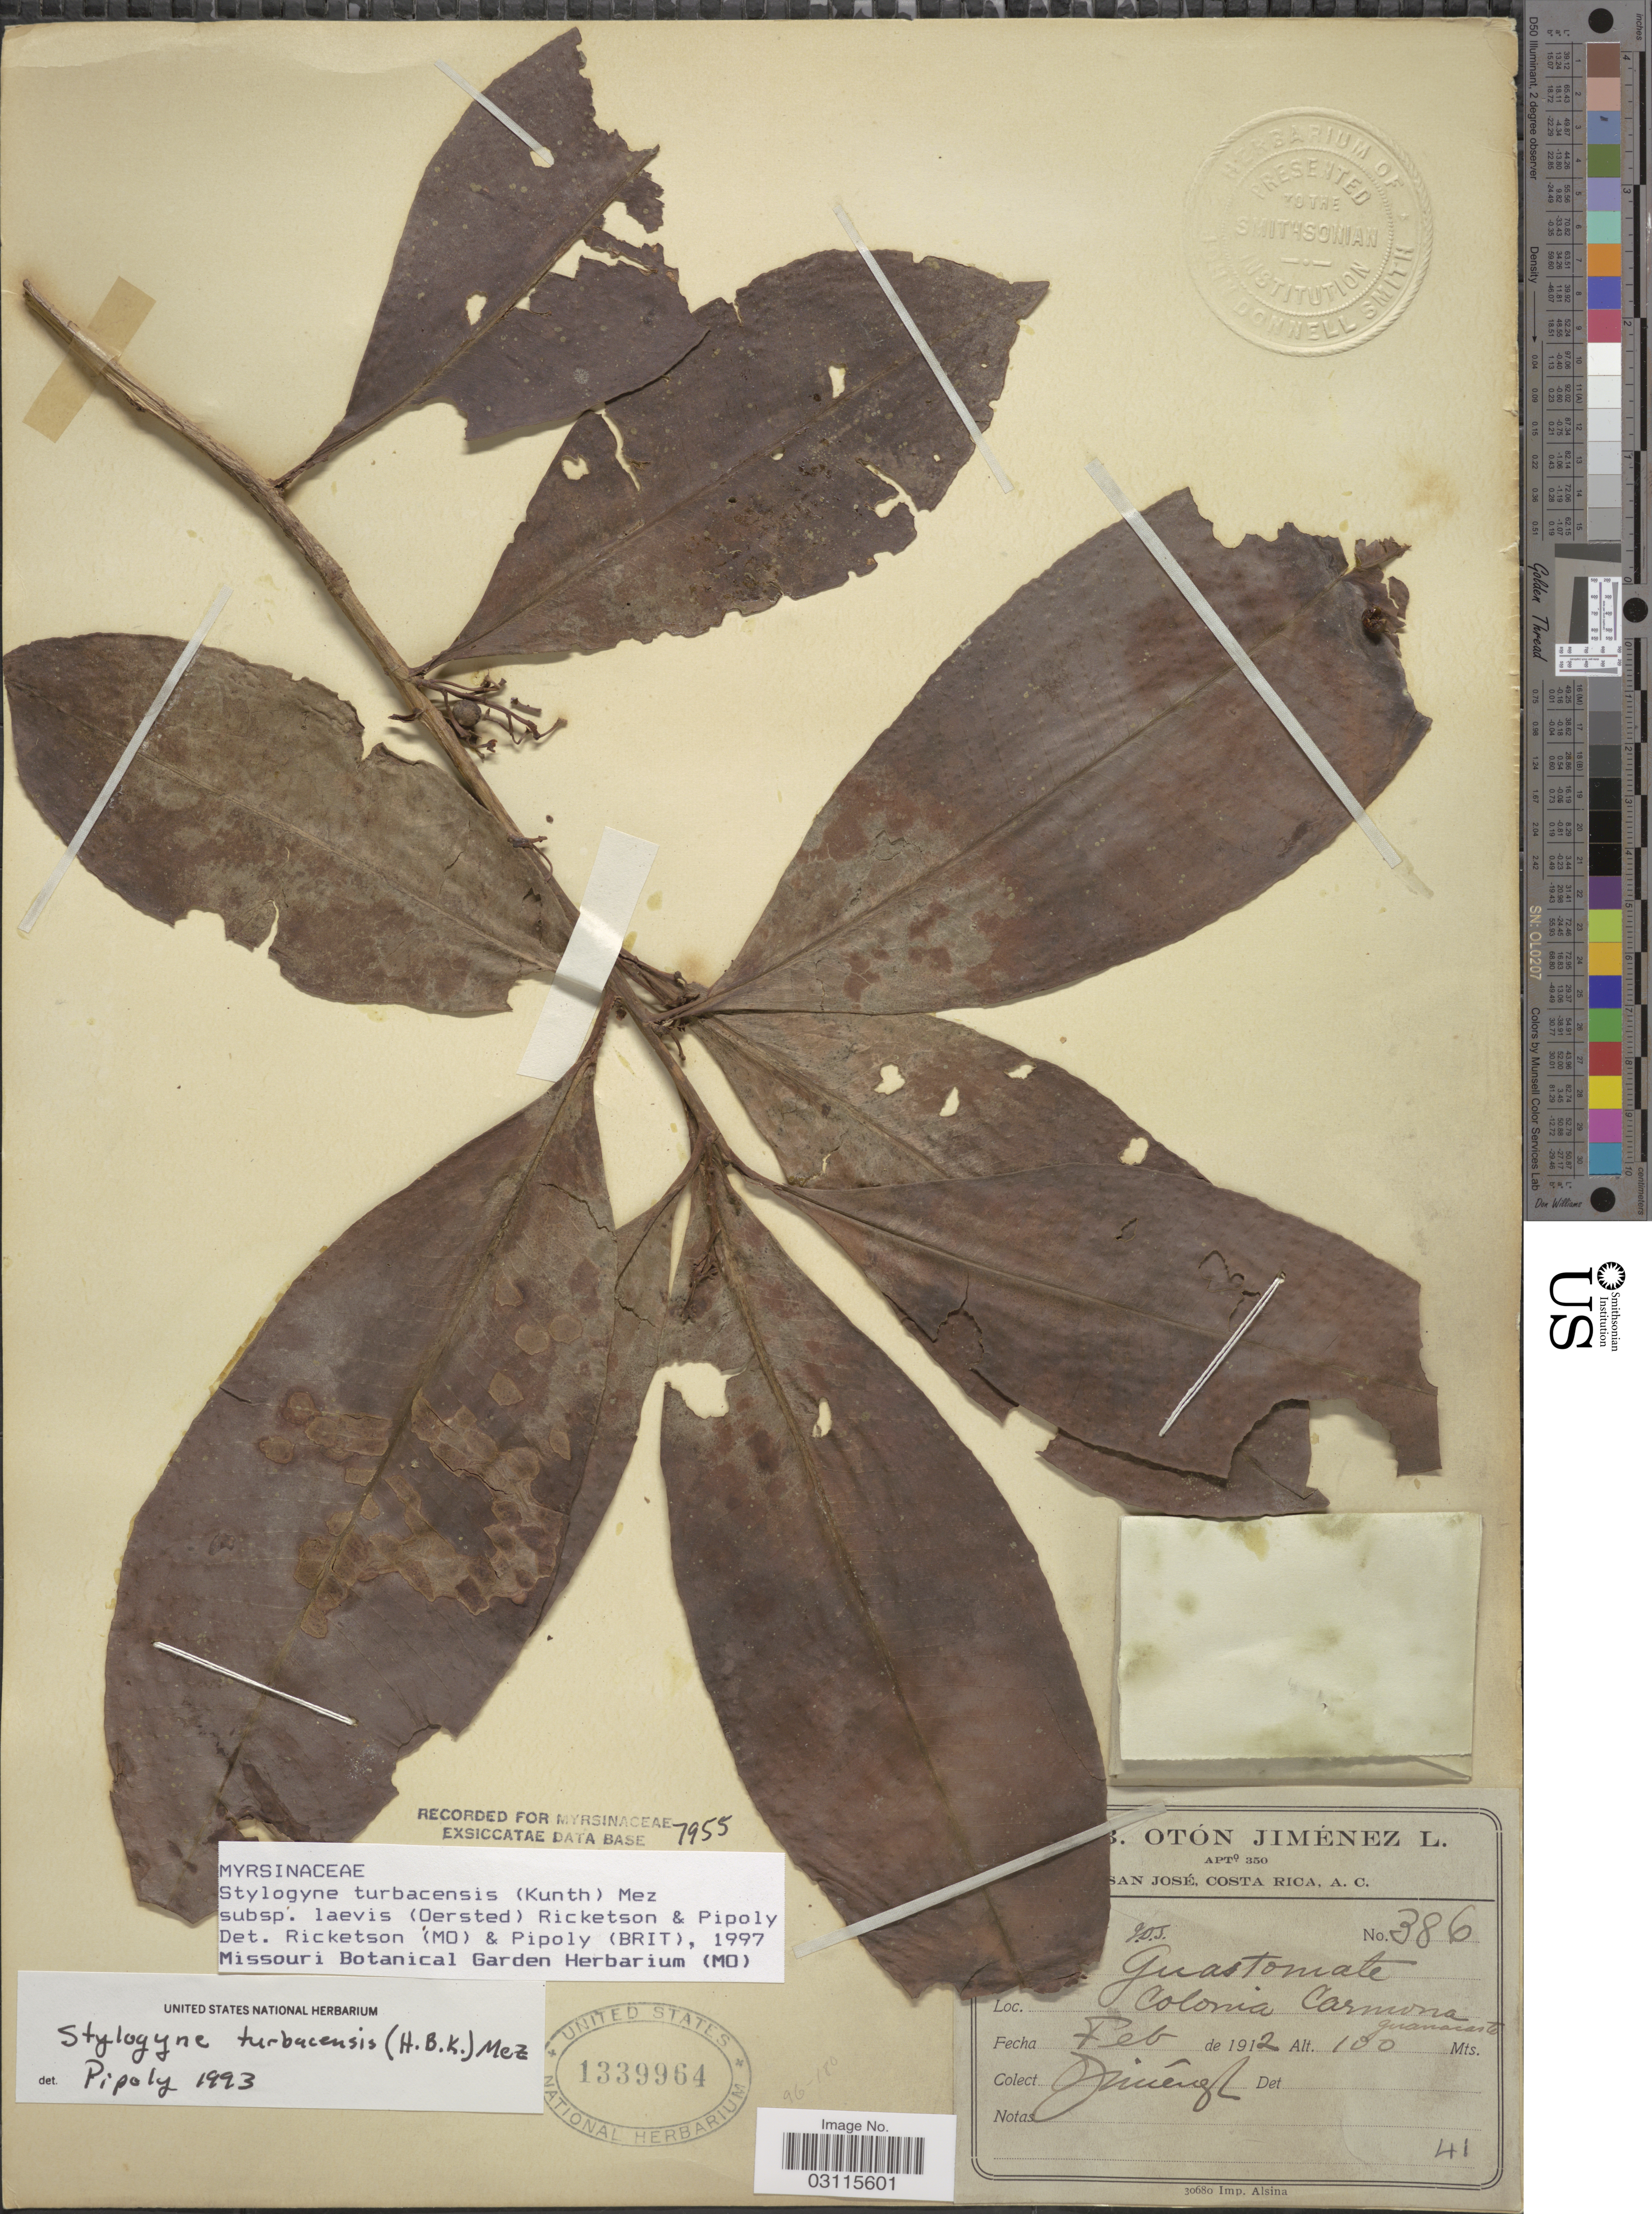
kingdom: Plantae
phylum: Tracheophyta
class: Magnoliopsida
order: Ericales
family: Primulaceae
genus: Stylogyne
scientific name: Stylogyne turbacensis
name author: (Kunth) Mez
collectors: O. Jiménez L.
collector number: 386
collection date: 1912-02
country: Costa Rica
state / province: Guanacaste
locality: Colonia Carmona.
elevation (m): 100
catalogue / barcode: US 1339964